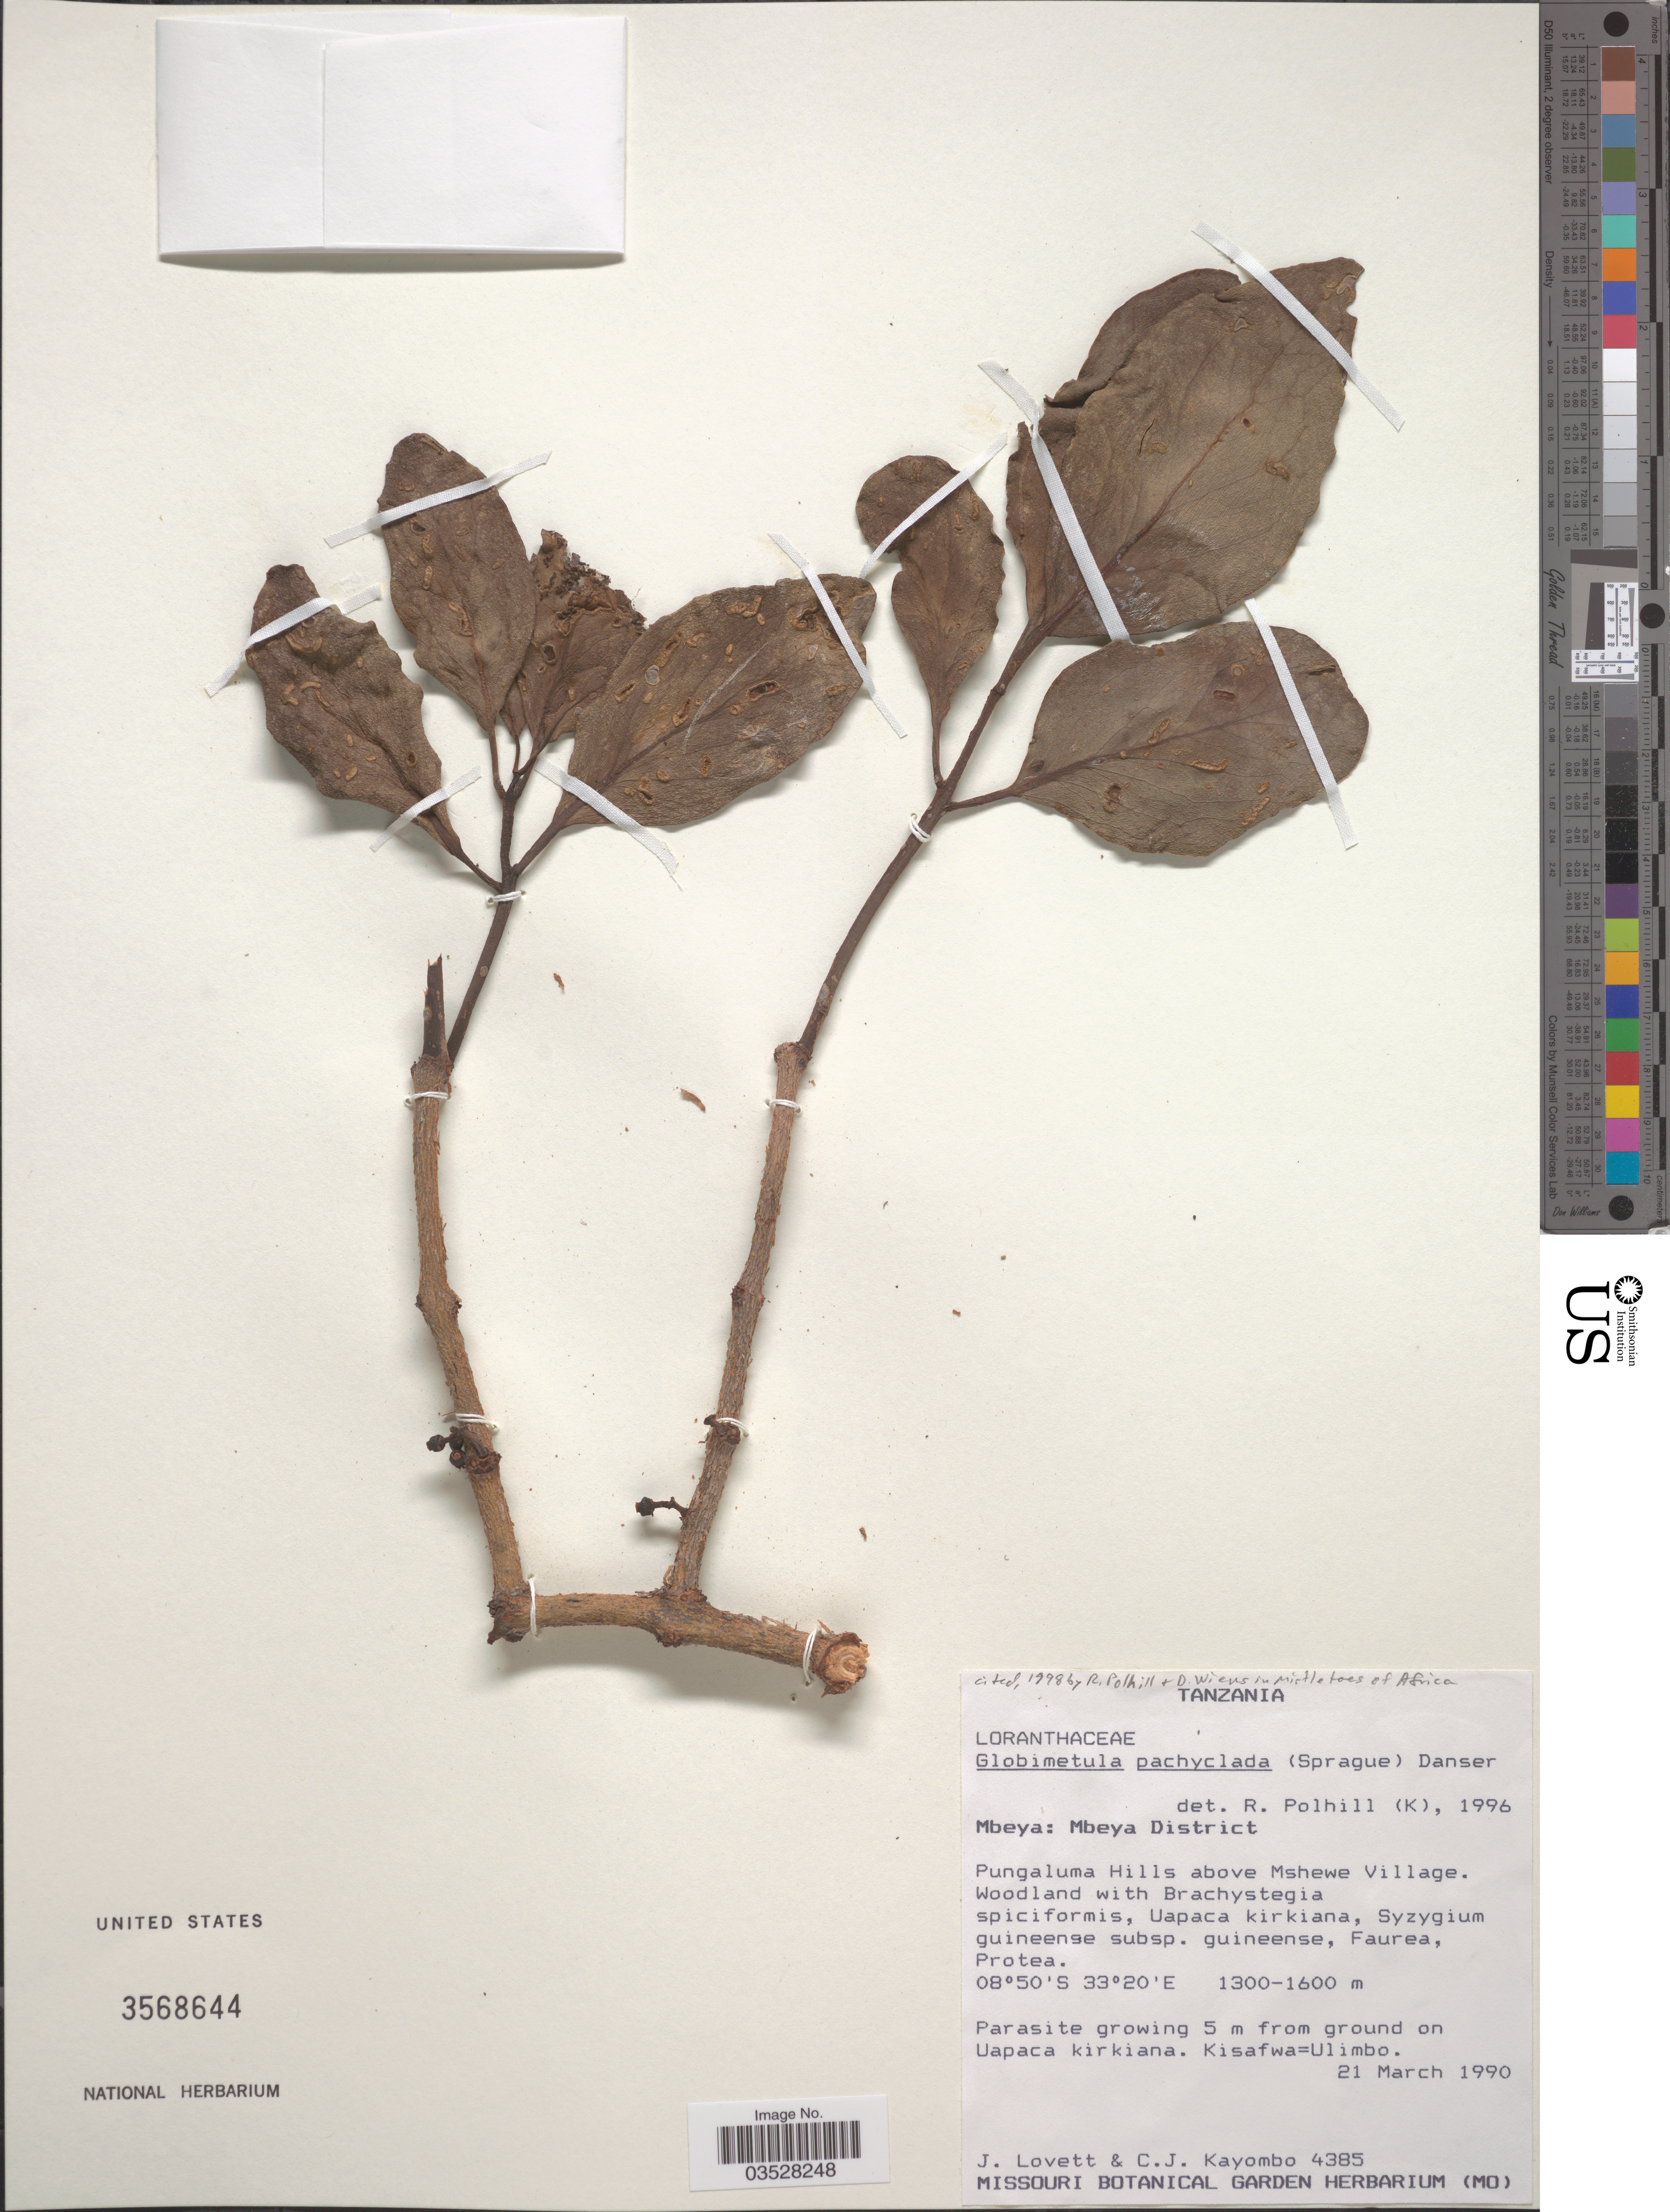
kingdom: Plantae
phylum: Tracheophyta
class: Magnoliopsida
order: Santalales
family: Loranthaceae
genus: Globimetula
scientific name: Globimetula pachyclada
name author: (Sprague) Danser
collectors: J. Lovett & C. Kayombo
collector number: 4385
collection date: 1990-03-21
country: Tanzania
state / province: Mbeya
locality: Mbeya District. Pungaluma Hills above Mshewe Village.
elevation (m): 1300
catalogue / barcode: US 3568644